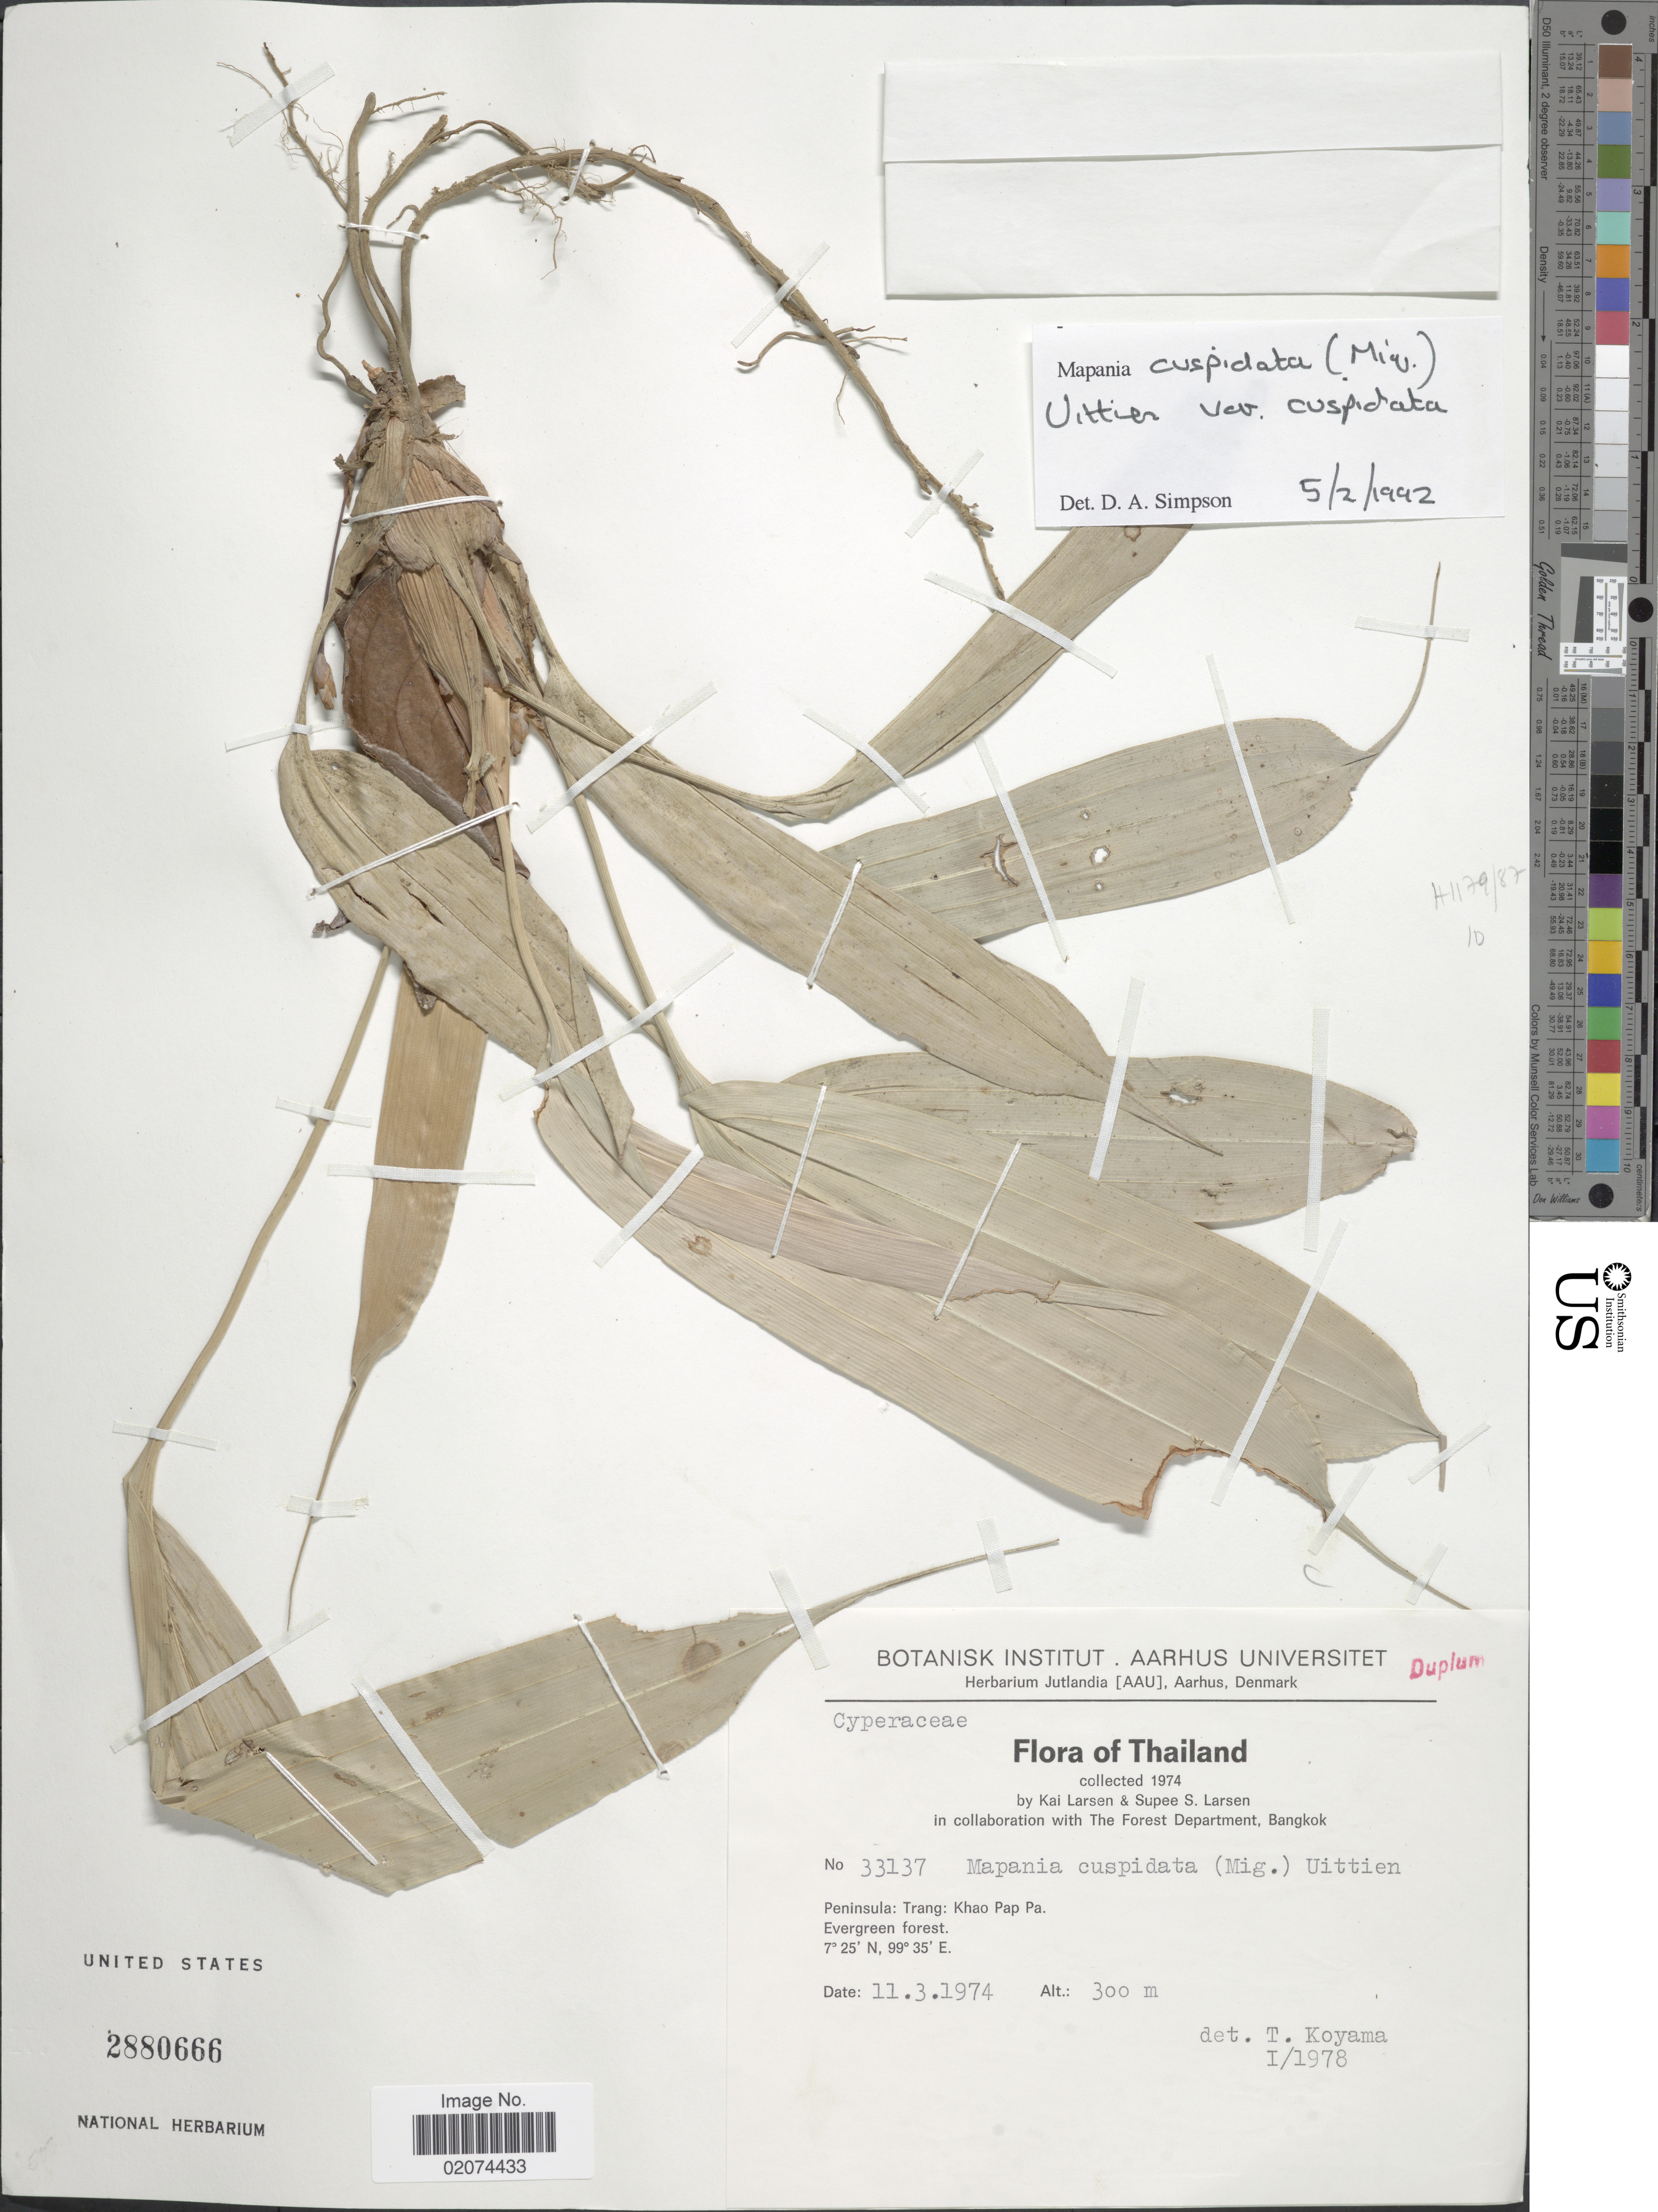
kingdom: Plantae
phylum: Tracheophyta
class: Liliopsida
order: Poales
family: Cyperaceae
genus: Mapania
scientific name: Mapania cuspidata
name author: (Miq.) Uittien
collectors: K. Larsen & S. Larsen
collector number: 33137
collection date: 1974-03-11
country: Thailand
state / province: Trang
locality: Peninsula: trang: Khao Pap Pa.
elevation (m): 300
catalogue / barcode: US 2880666